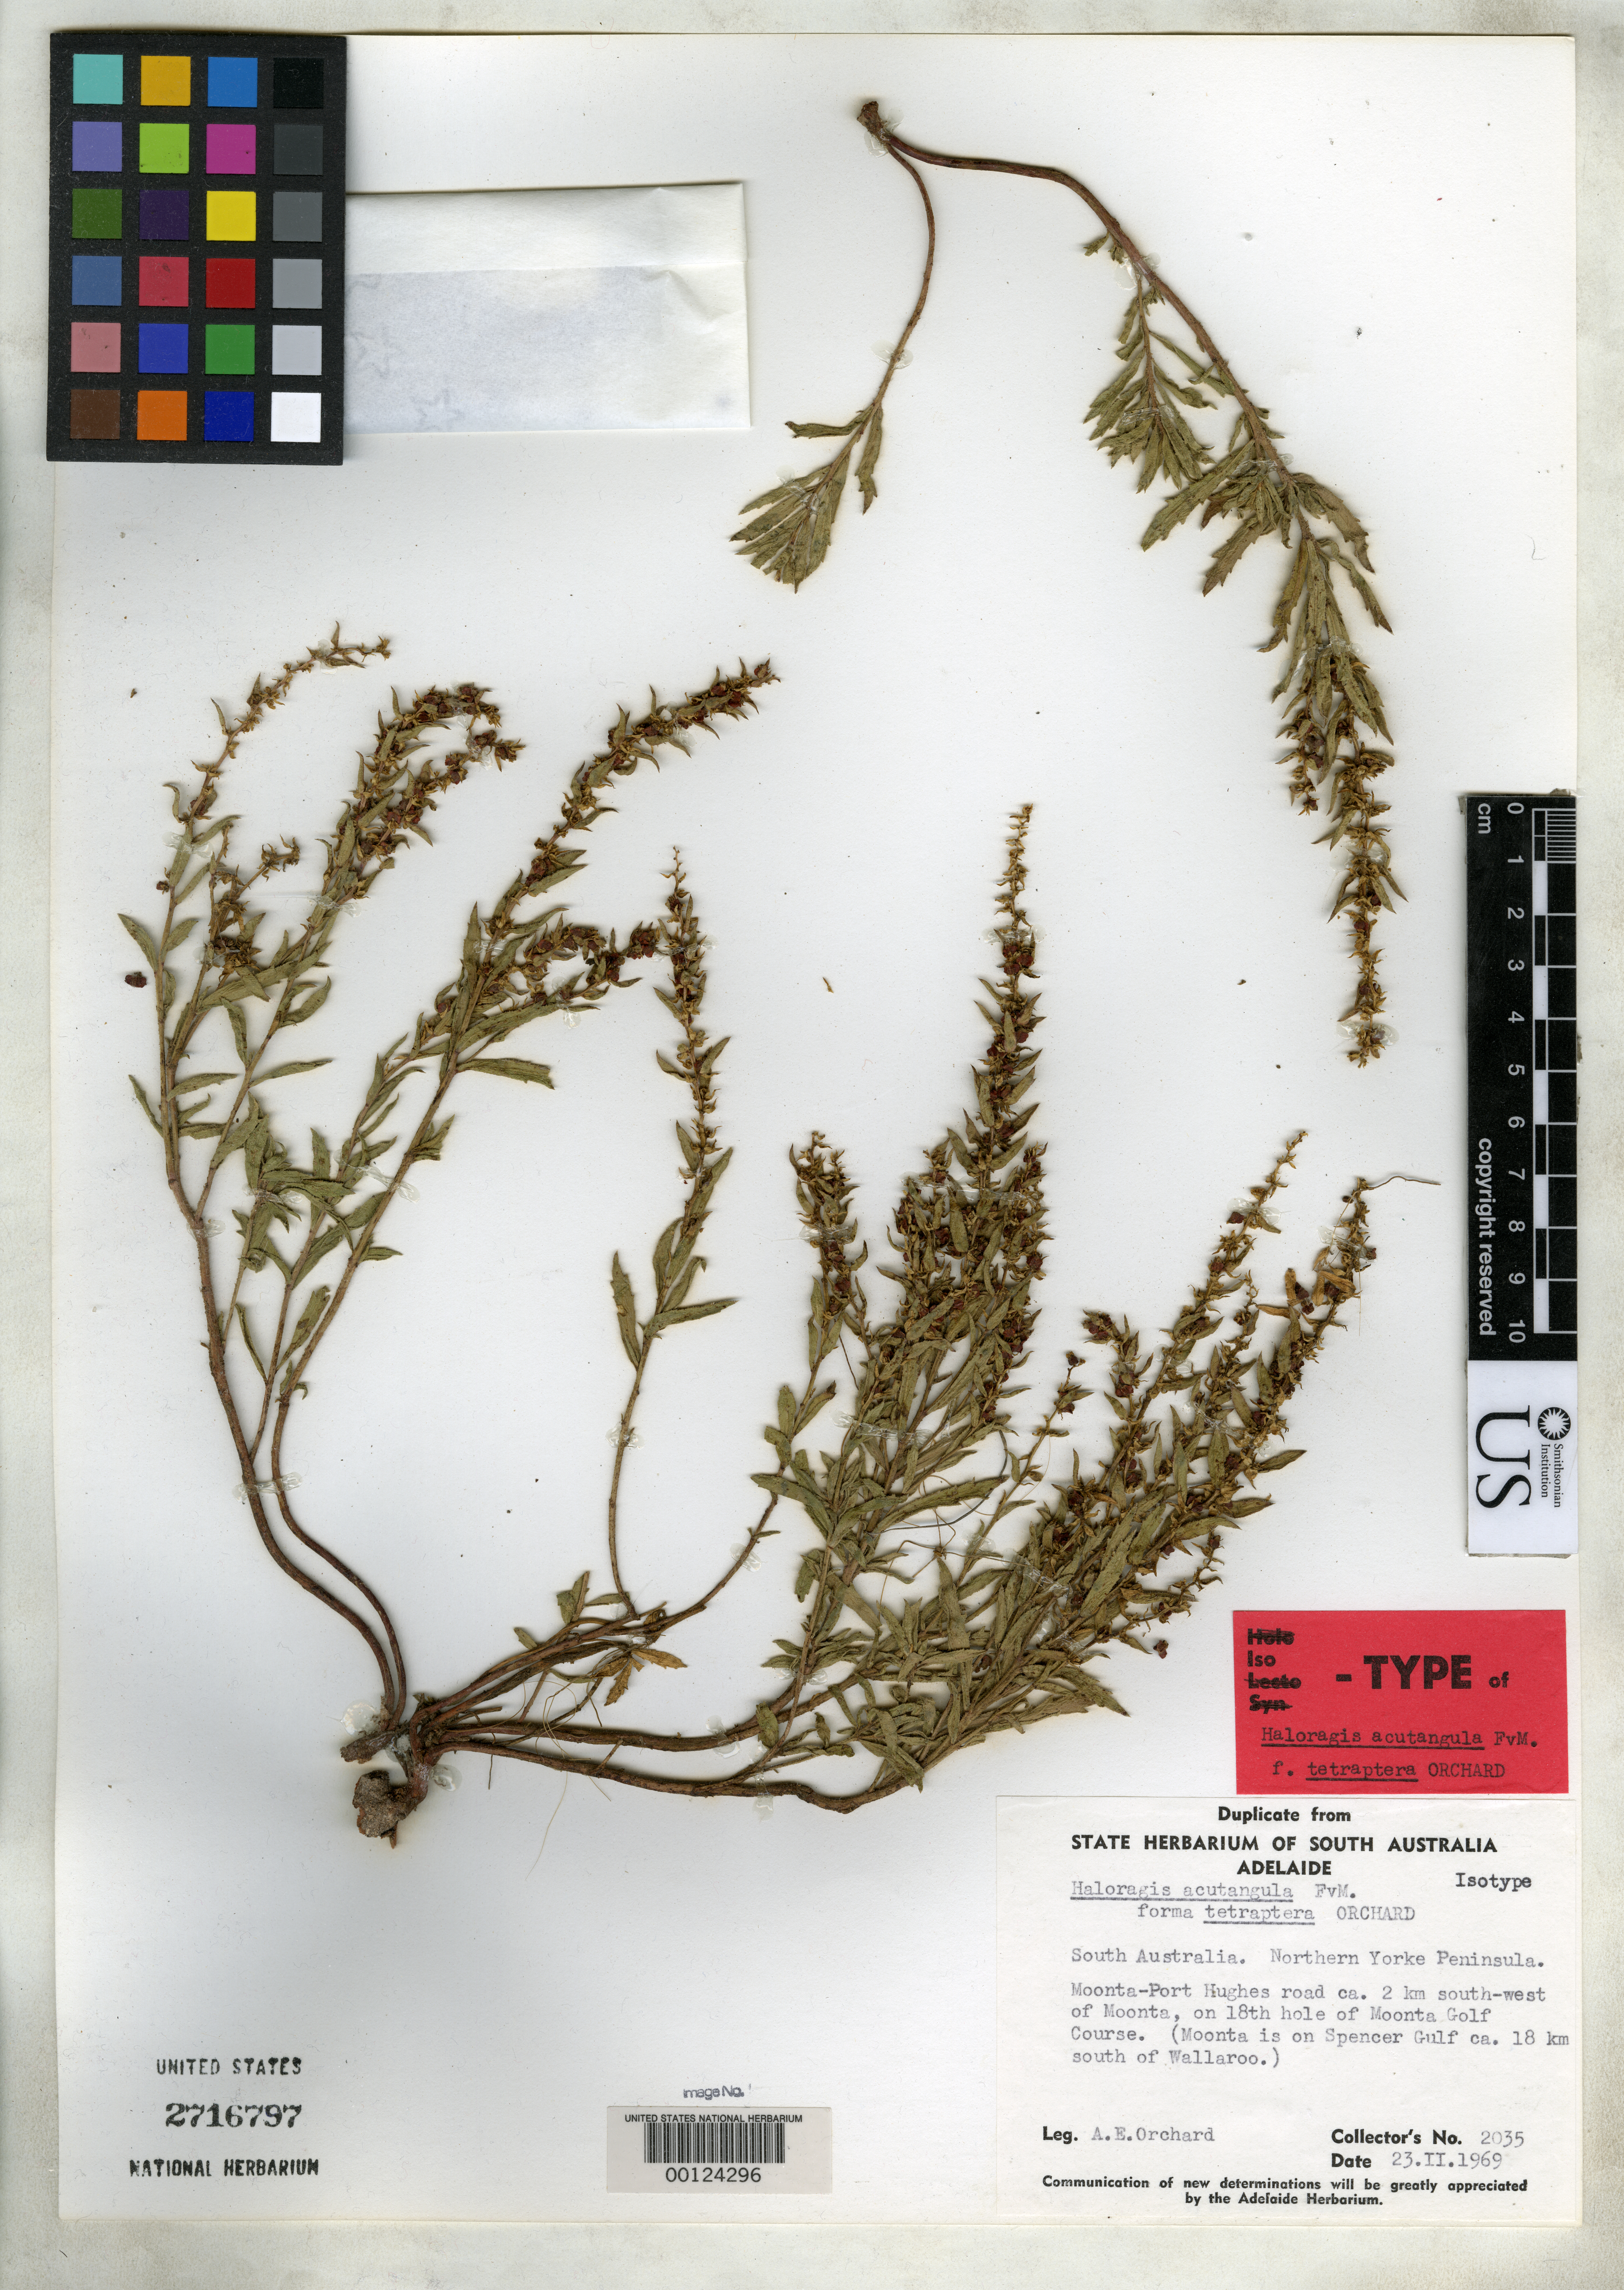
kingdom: Plantae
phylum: Tracheophyta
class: Magnoliopsida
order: Saxifragales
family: Haloragaceae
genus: Haloragis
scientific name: Haloragis acutangula f. tetraptera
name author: Orchard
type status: Isotype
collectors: A. E. Orchard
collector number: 2035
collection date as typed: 23 Feb 1969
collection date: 1969-02-23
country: Australia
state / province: South Australia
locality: Moonta - Port Hughes road ca. 2 km SW of Moont, on 18th hole of Moonta Golf Course, northern Yorke Peninsula.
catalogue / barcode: US 2716797